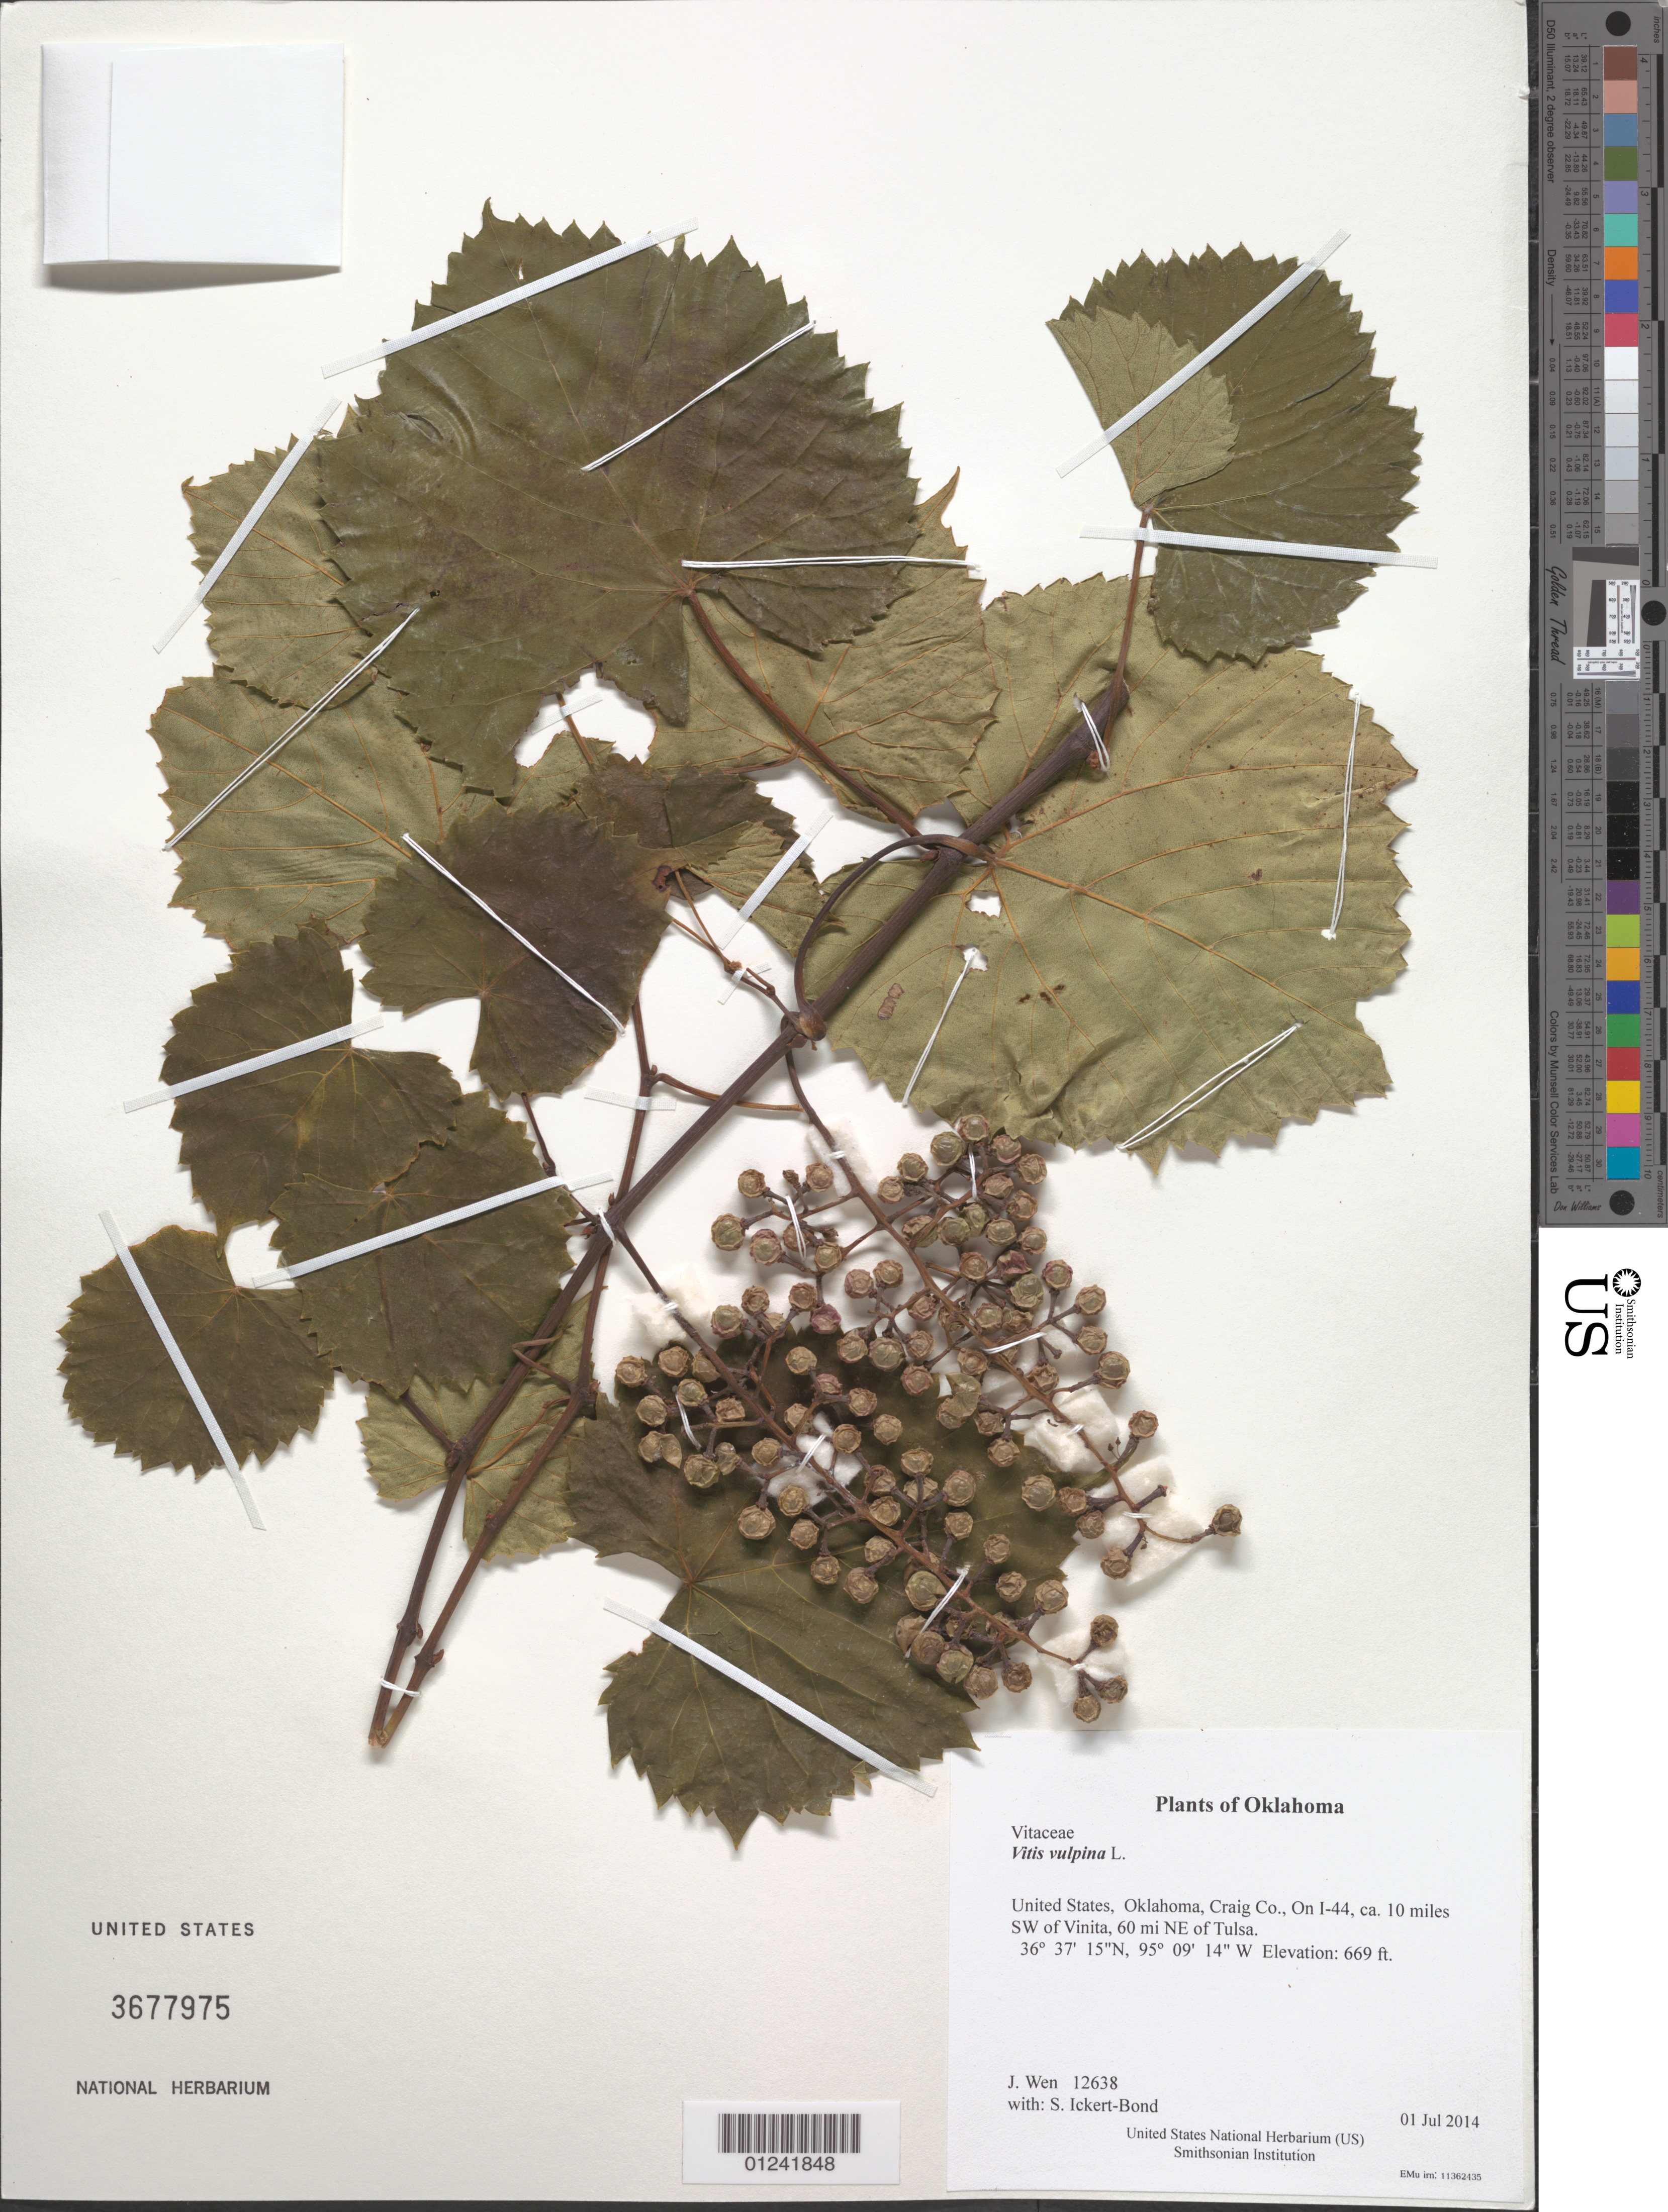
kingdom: Plantae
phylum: Tracheophyta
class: Magnoliopsida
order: Vitales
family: Vitaceae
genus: Vitis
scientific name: Vitis vulpina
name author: L.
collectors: J. Wen & S. Ickert-Bond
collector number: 12638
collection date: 2014-07-01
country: United States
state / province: Oklahoma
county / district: Craig Co.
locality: On I-44, ca. 10 miles SW of Vinita, 60 mi NE of Tulsa.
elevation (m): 204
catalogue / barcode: US 3677975